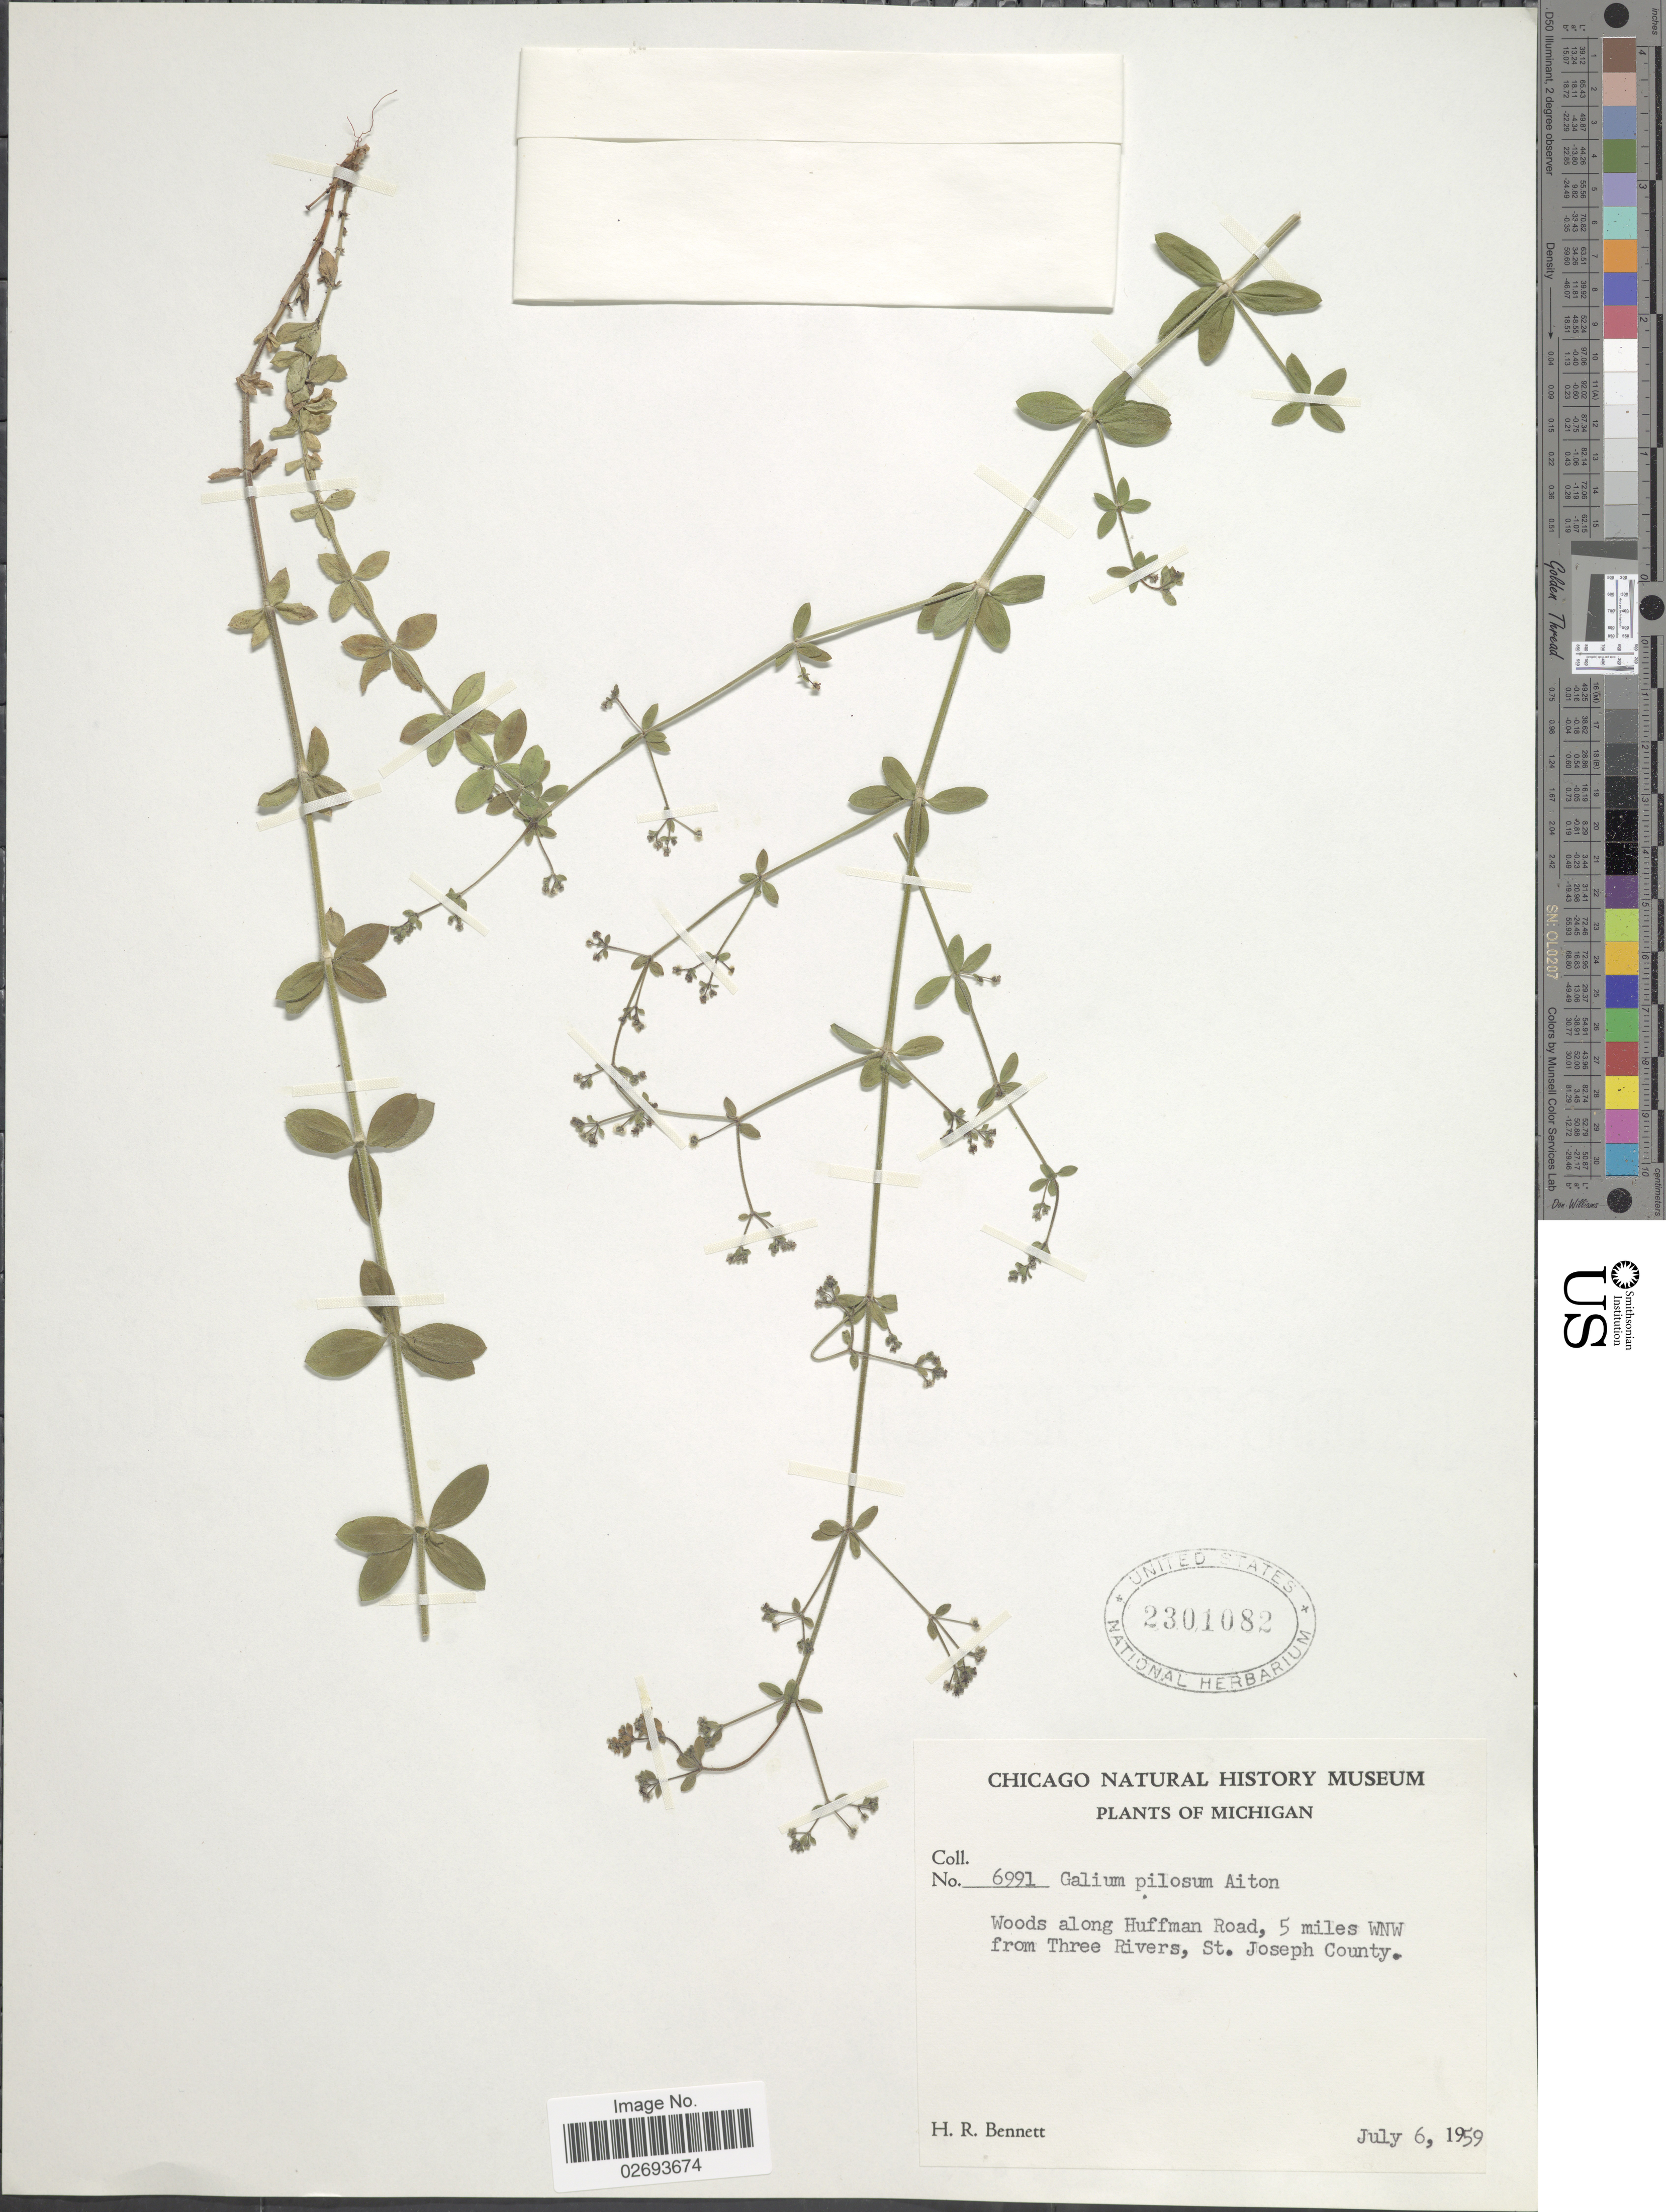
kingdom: Plantae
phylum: Tracheophyta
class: Magnoliopsida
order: Gentianales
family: Rubiaceae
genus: Galium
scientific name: Galium pilosum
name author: Aiton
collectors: H. R. Bennett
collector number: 6991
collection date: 1959-07-06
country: United States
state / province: Michigan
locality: Woods along Huffman Road, 5 miles WNW from Three Rivers, St. Joseph County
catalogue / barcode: US 2301082